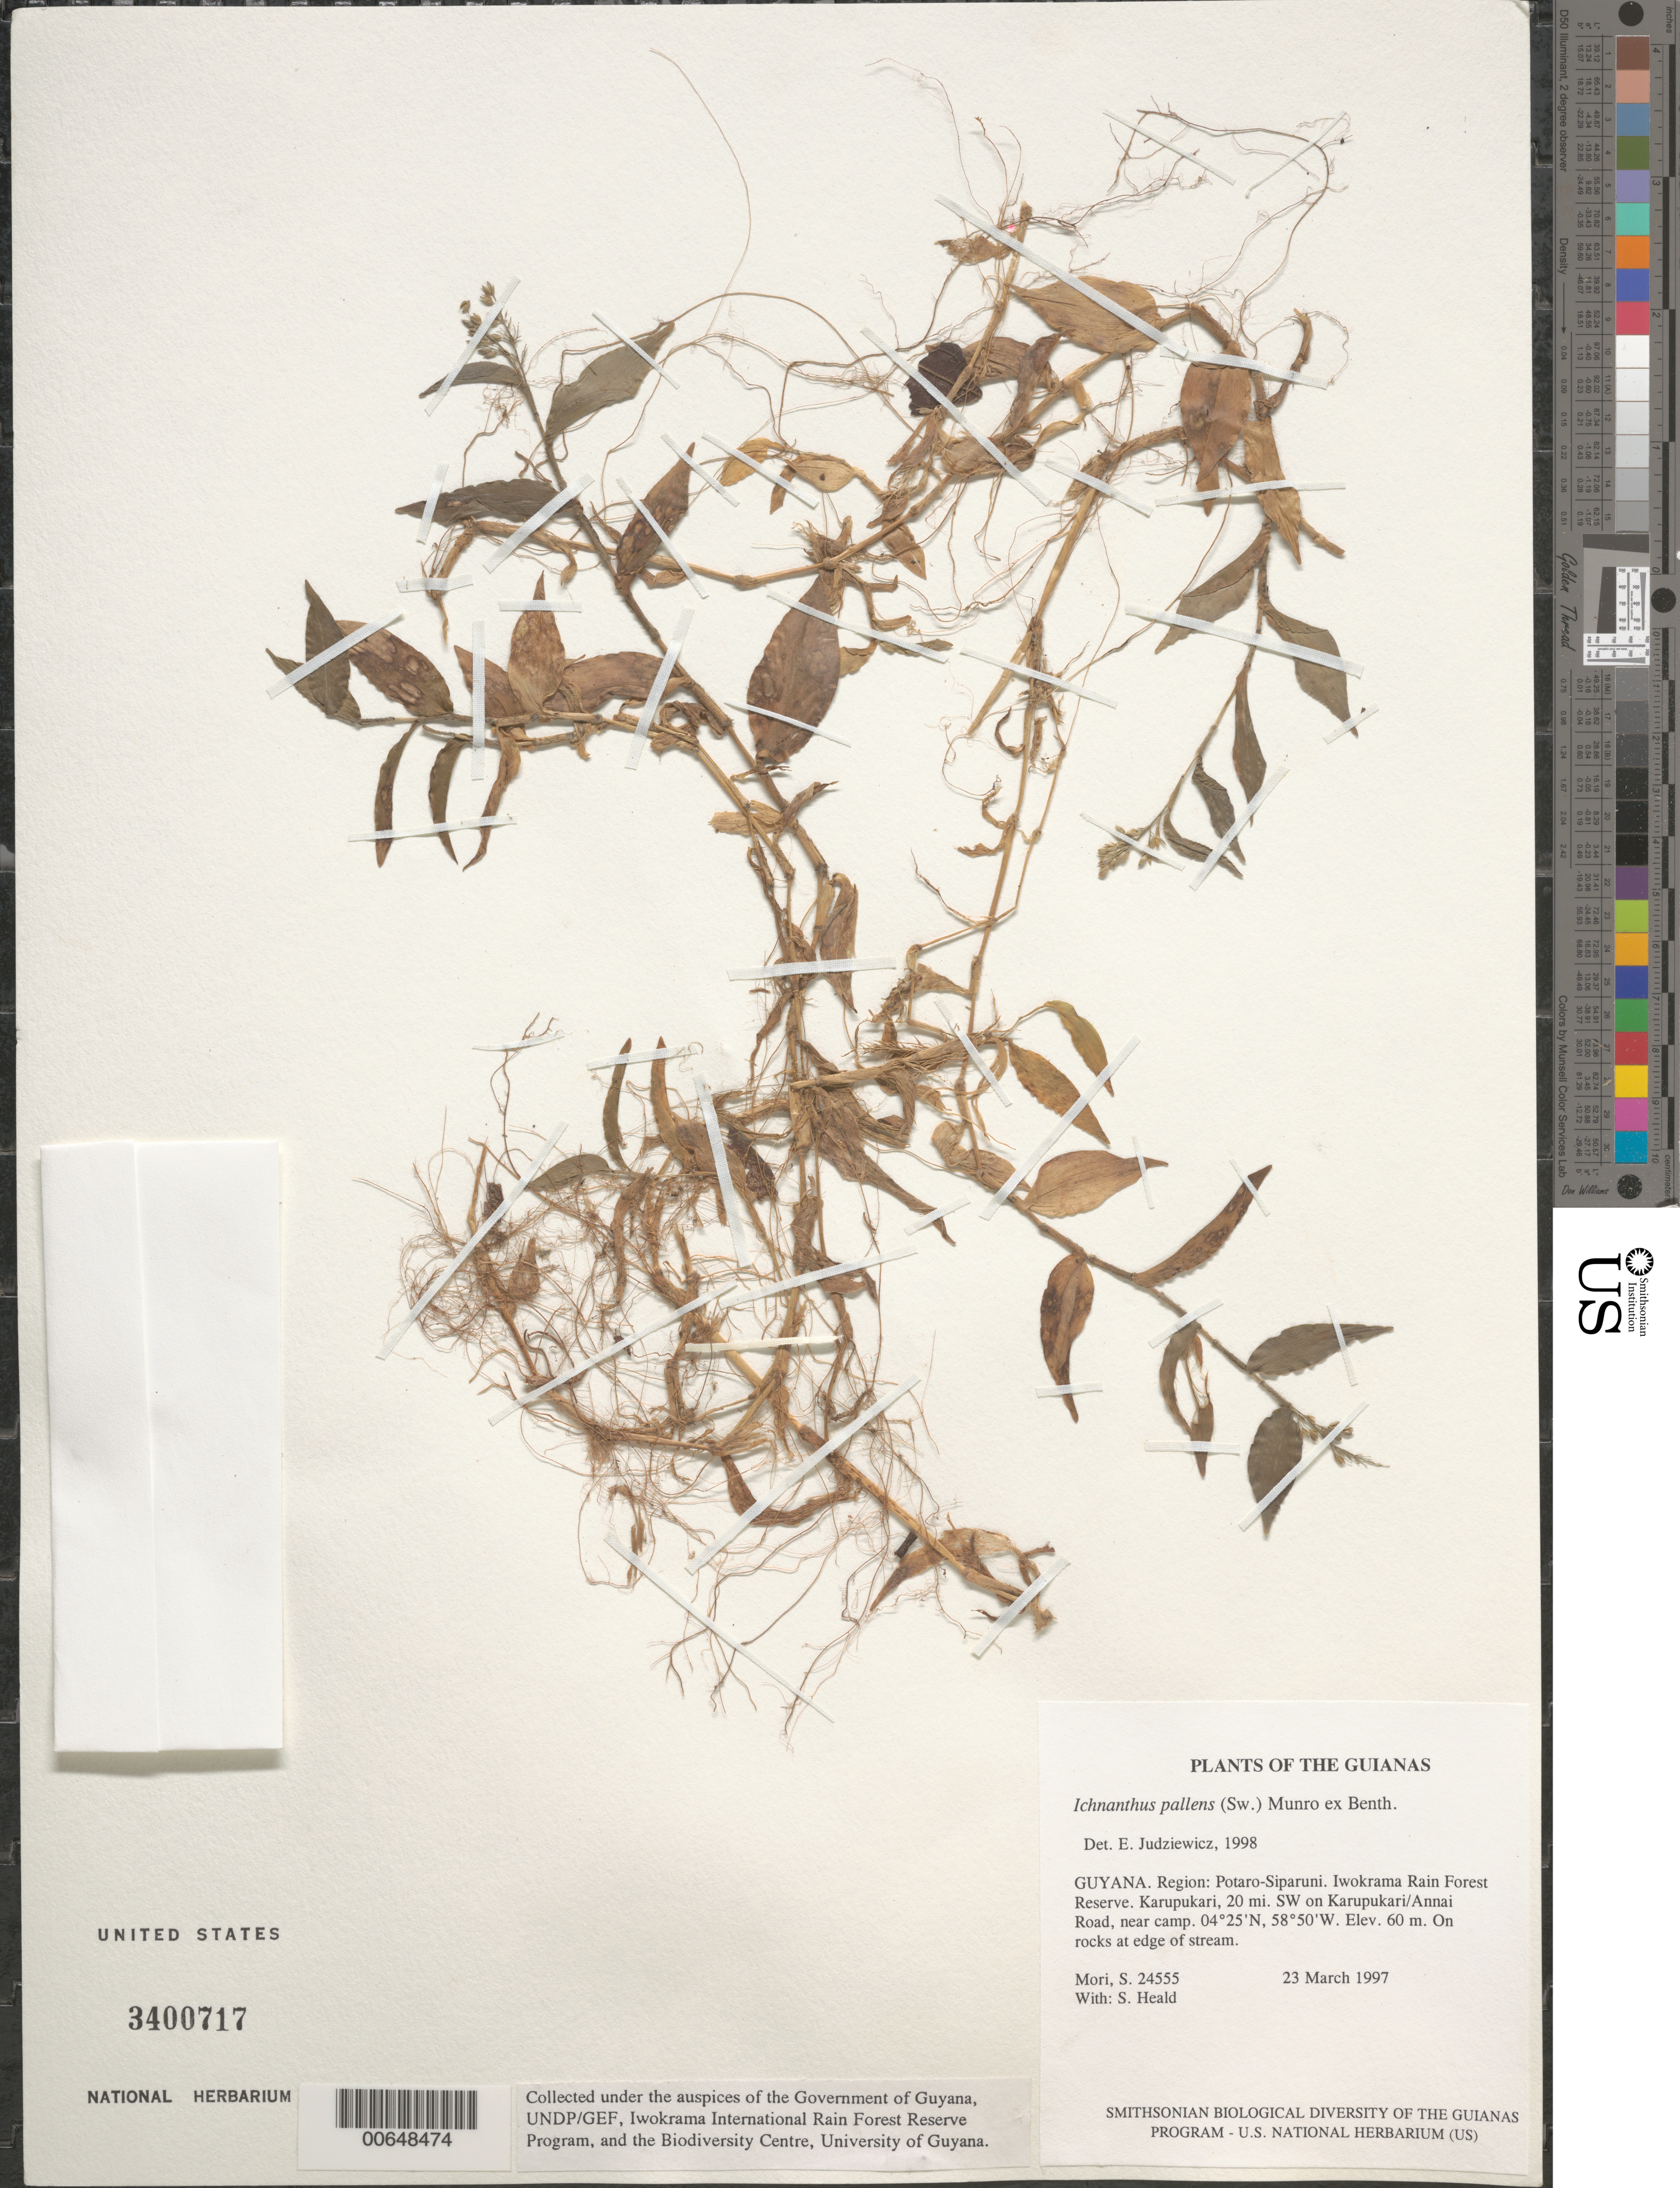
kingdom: Plantae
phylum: Tracheophyta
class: Liliopsida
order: Poales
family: Poaceae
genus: Ichnanthus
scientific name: Ichnanthus pallens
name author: (Sw.) Munro ex Benth.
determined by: Judziewicz, E. J.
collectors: S. Mori & S. Heald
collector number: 24555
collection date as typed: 23 March 1997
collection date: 1997-03-23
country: Guyana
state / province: Potaro-Siparuni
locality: Iwokrama Rain Forest Reserve. Karupukari, 20 mi. SW on Karupukari/Annai Road, near camp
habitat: On rocks at edge of stream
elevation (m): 60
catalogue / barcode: US 3400717